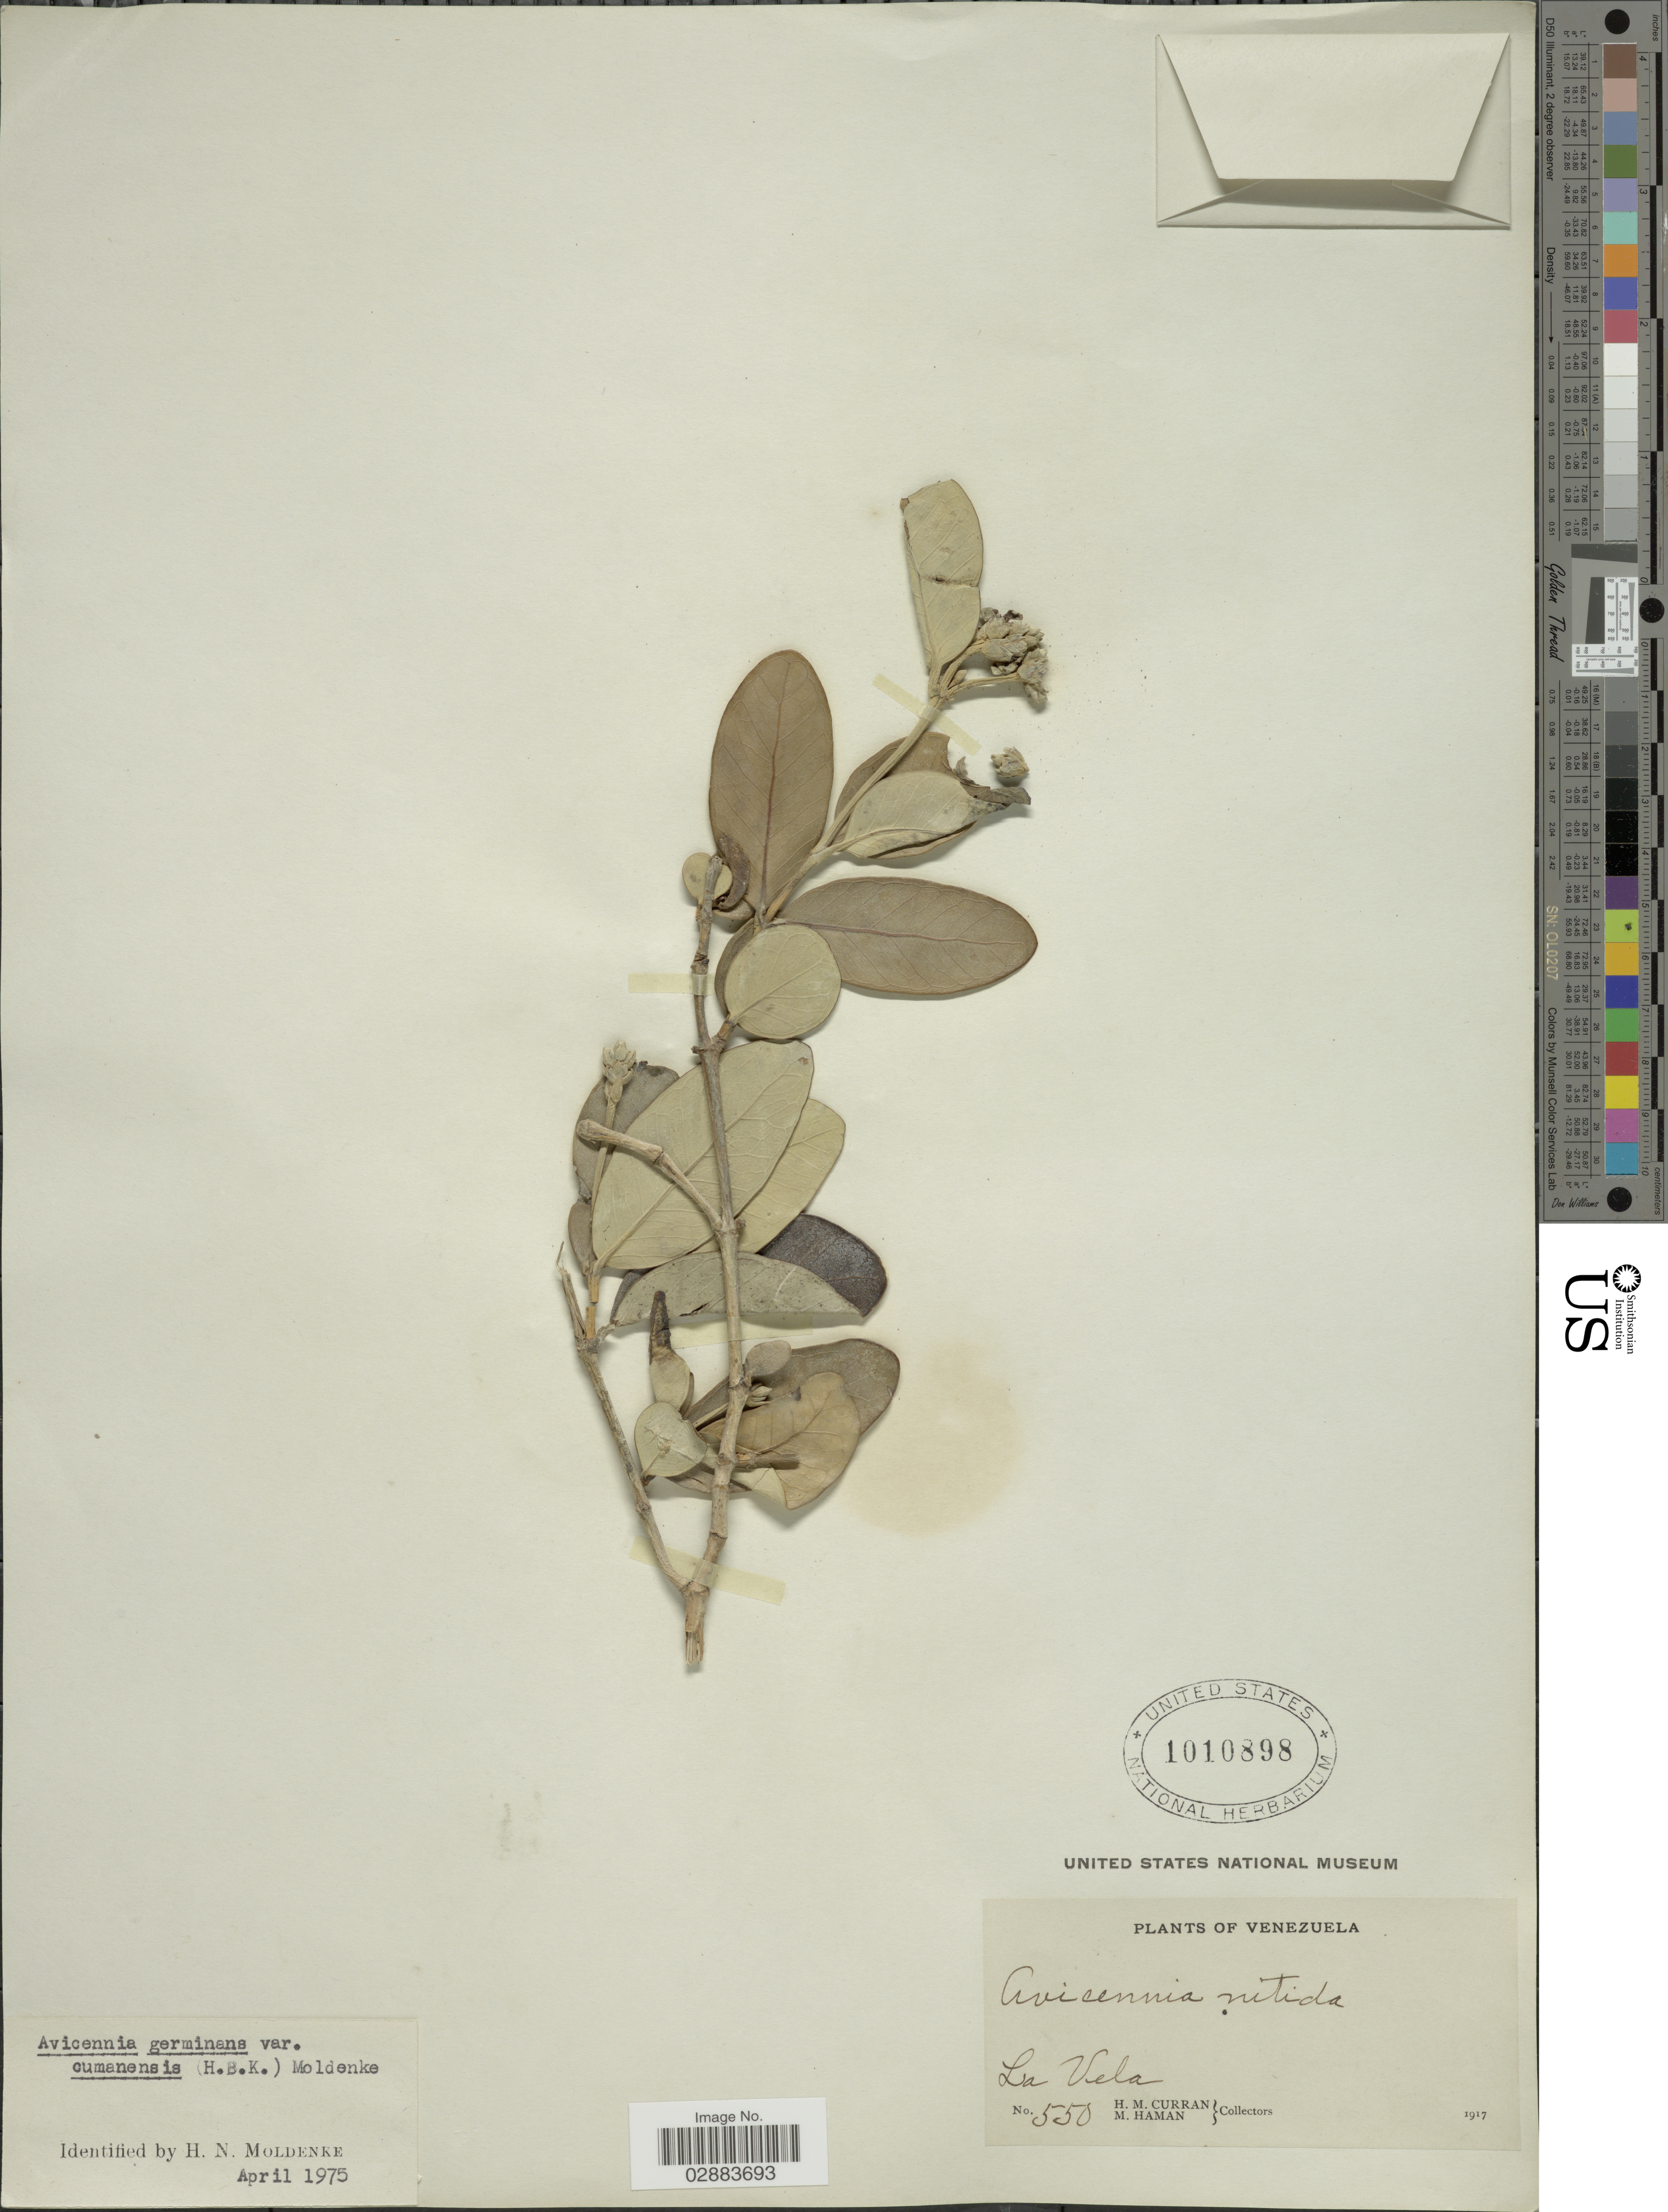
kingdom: Plantae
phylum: Tracheophyta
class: Magnoliopsida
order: Lamiales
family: Acanthaceae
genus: Avicennia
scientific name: Avicennia germinans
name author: (L.) L.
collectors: H. M. Curran & M. Haman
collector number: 550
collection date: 1917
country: Venezuela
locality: La Vela.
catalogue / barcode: US 1010898